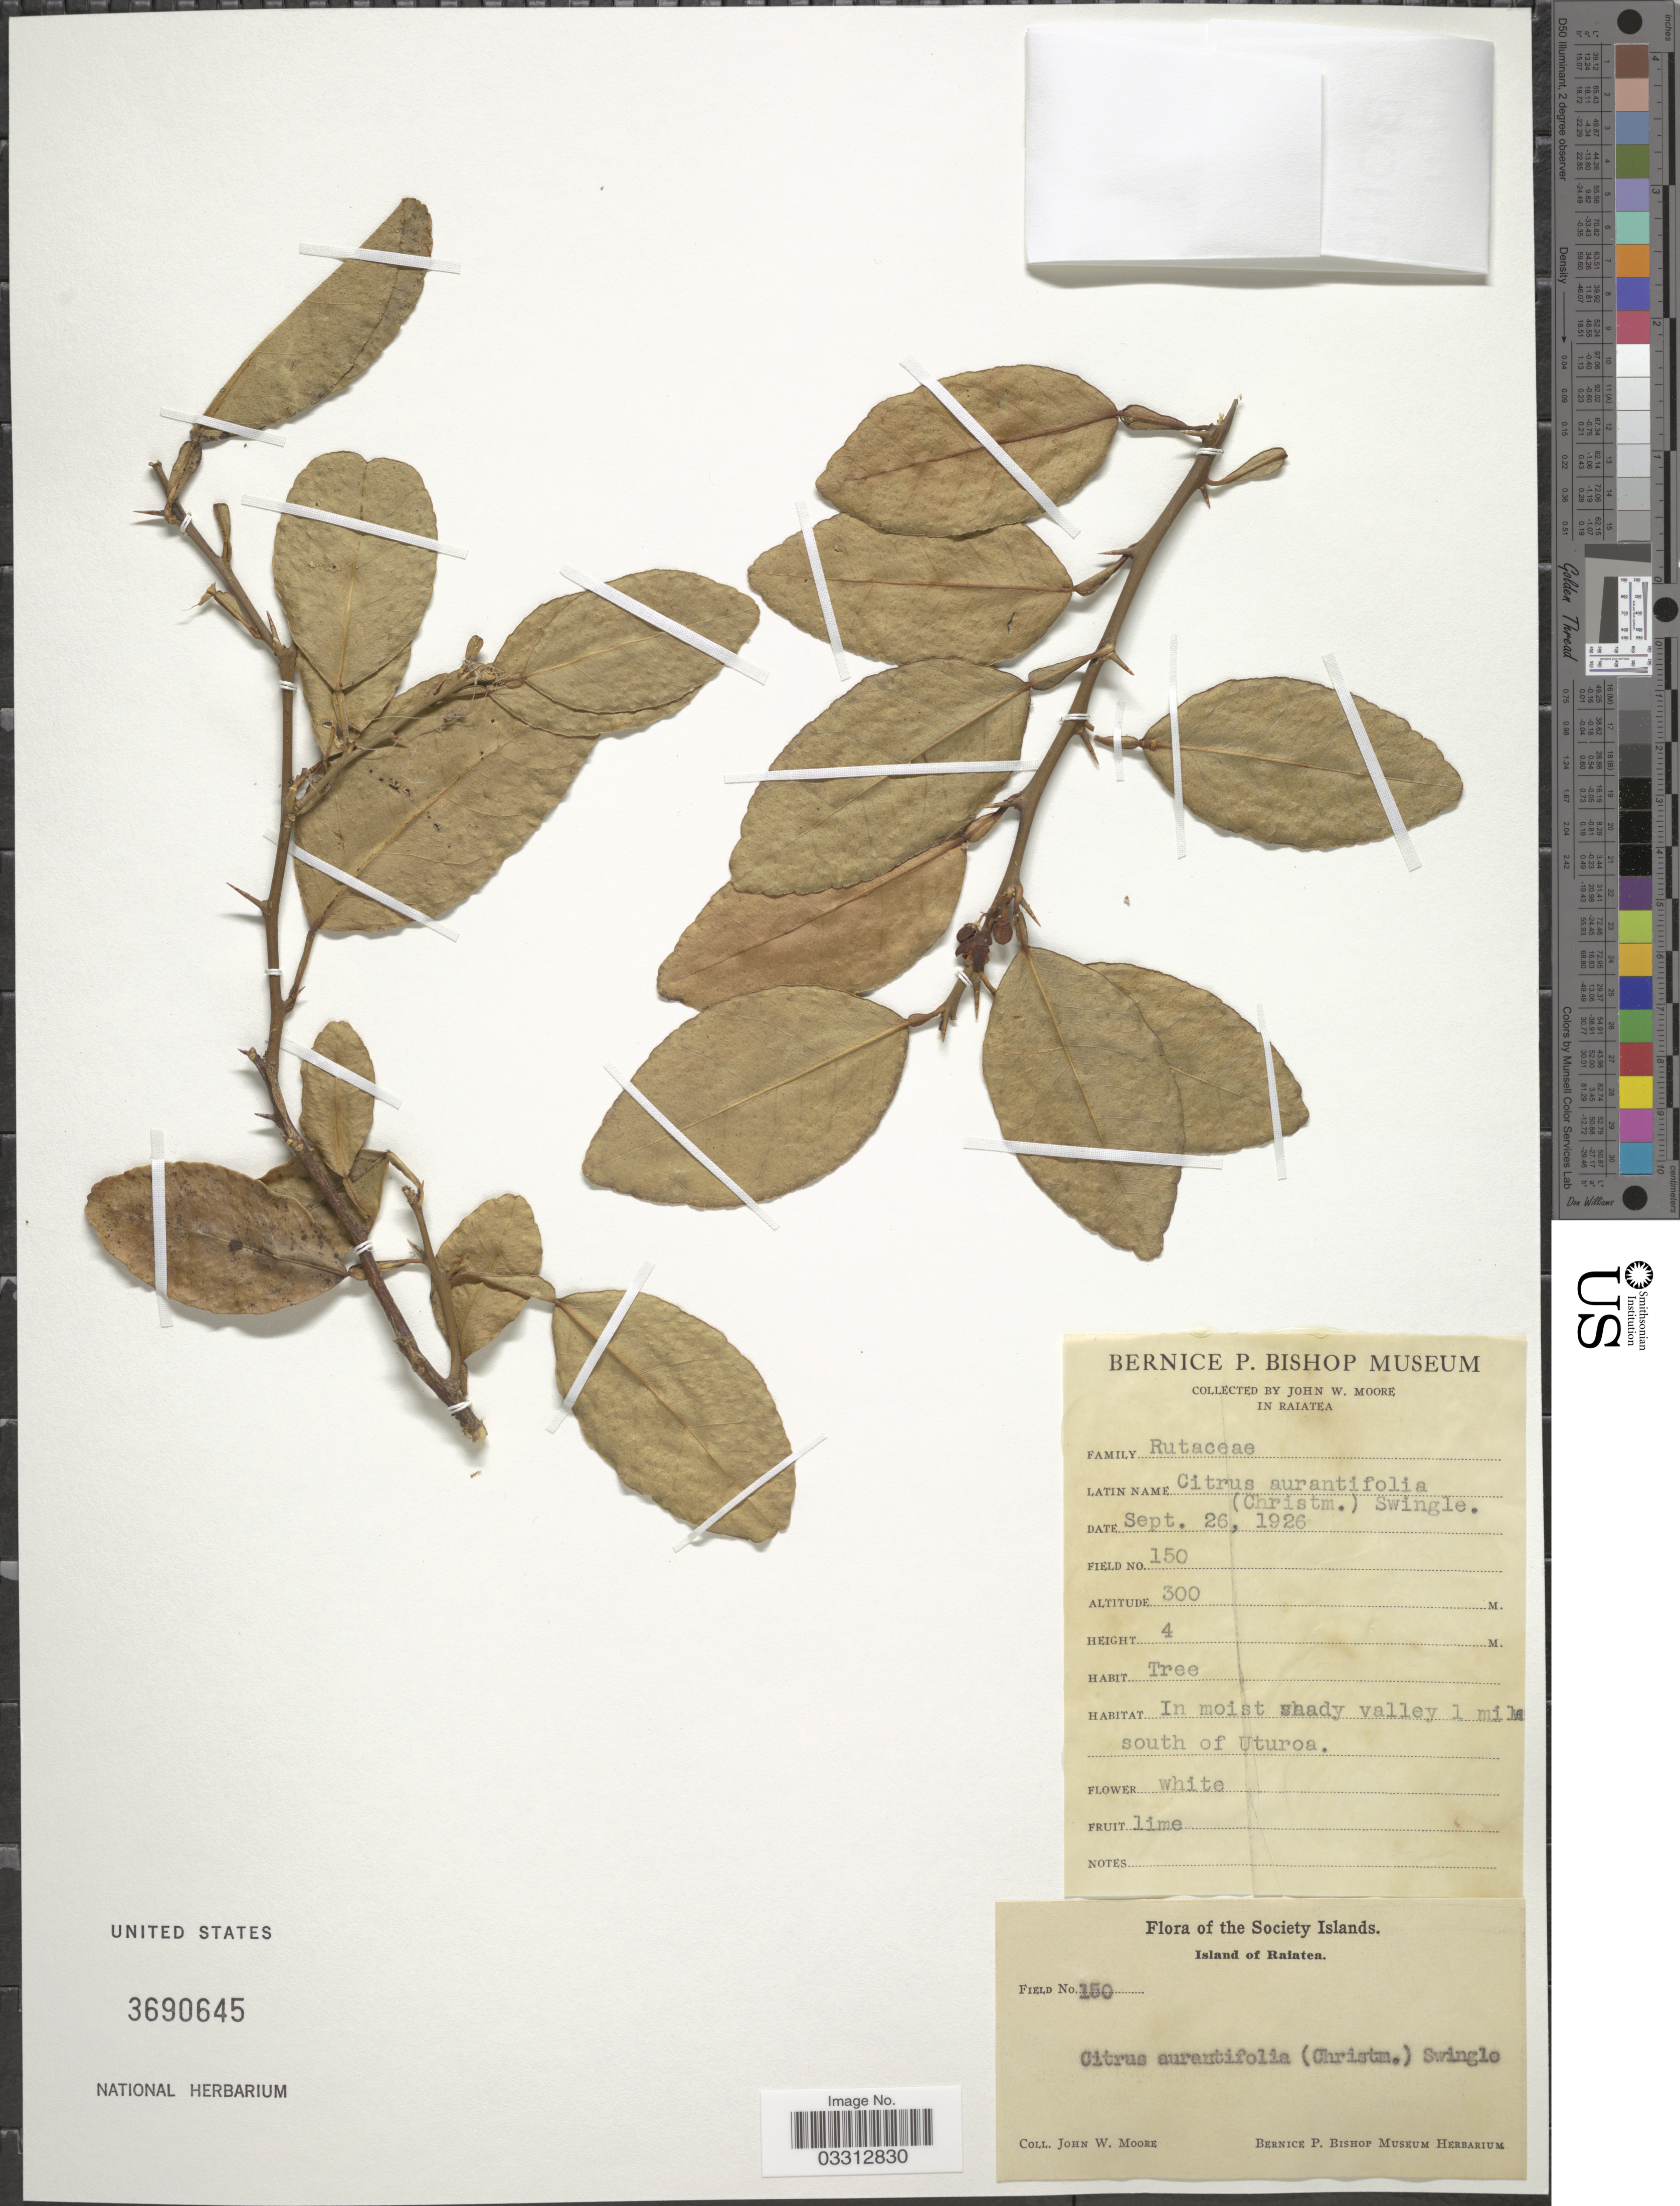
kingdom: Plantae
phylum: Tracheophyta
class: Magnoliopsida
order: Sapindales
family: Rutaceae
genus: Citrus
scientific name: Citrus x aurantifolia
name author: (Christm.) Swingle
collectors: J. Moore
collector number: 150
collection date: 1926-09-26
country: French Polynesia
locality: In moist shady valley 1 mi south of Uturoa. Society Islands. Island of Raiatea.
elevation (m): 300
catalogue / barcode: US 3690645